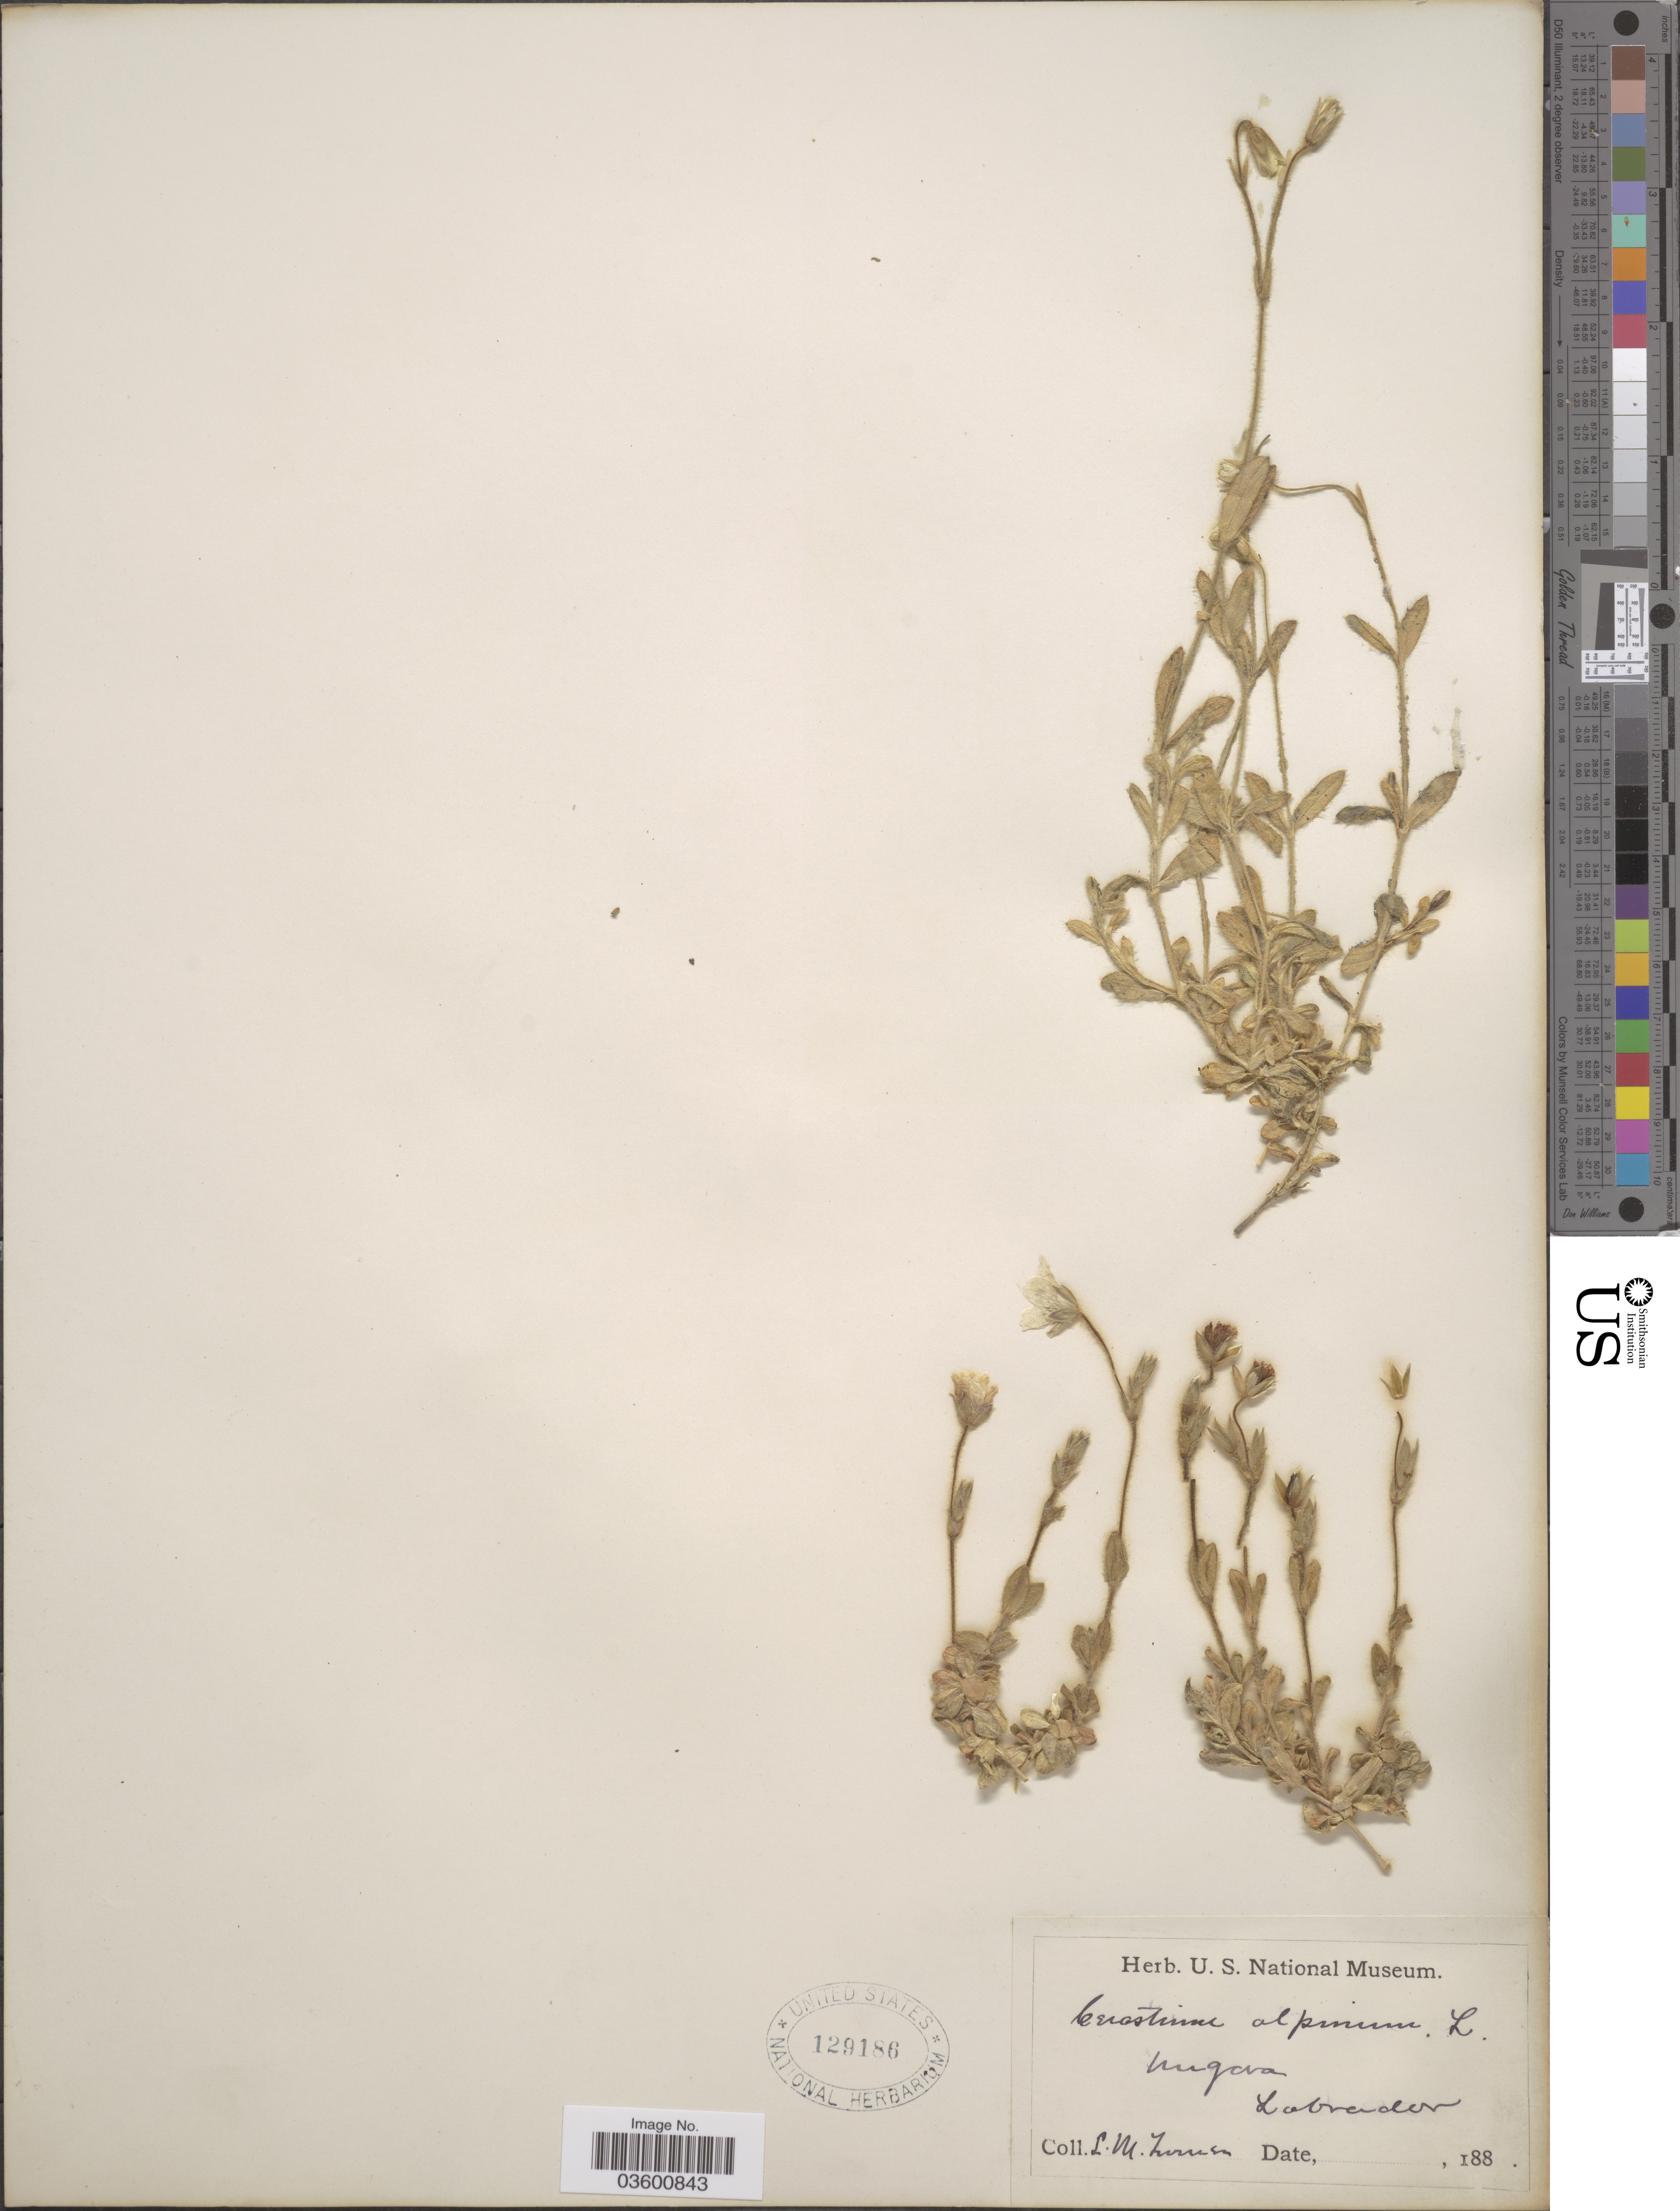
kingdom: Plantae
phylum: Tracheophyta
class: Magnoliopsida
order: Caryophyllales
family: Caryophyllaceae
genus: Cerastium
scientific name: Cerastium alpinum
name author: L.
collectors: L. M. Turner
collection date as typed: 188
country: Canada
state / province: Newfoundland and Labrador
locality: Ungava. Labrador.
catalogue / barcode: US 129186